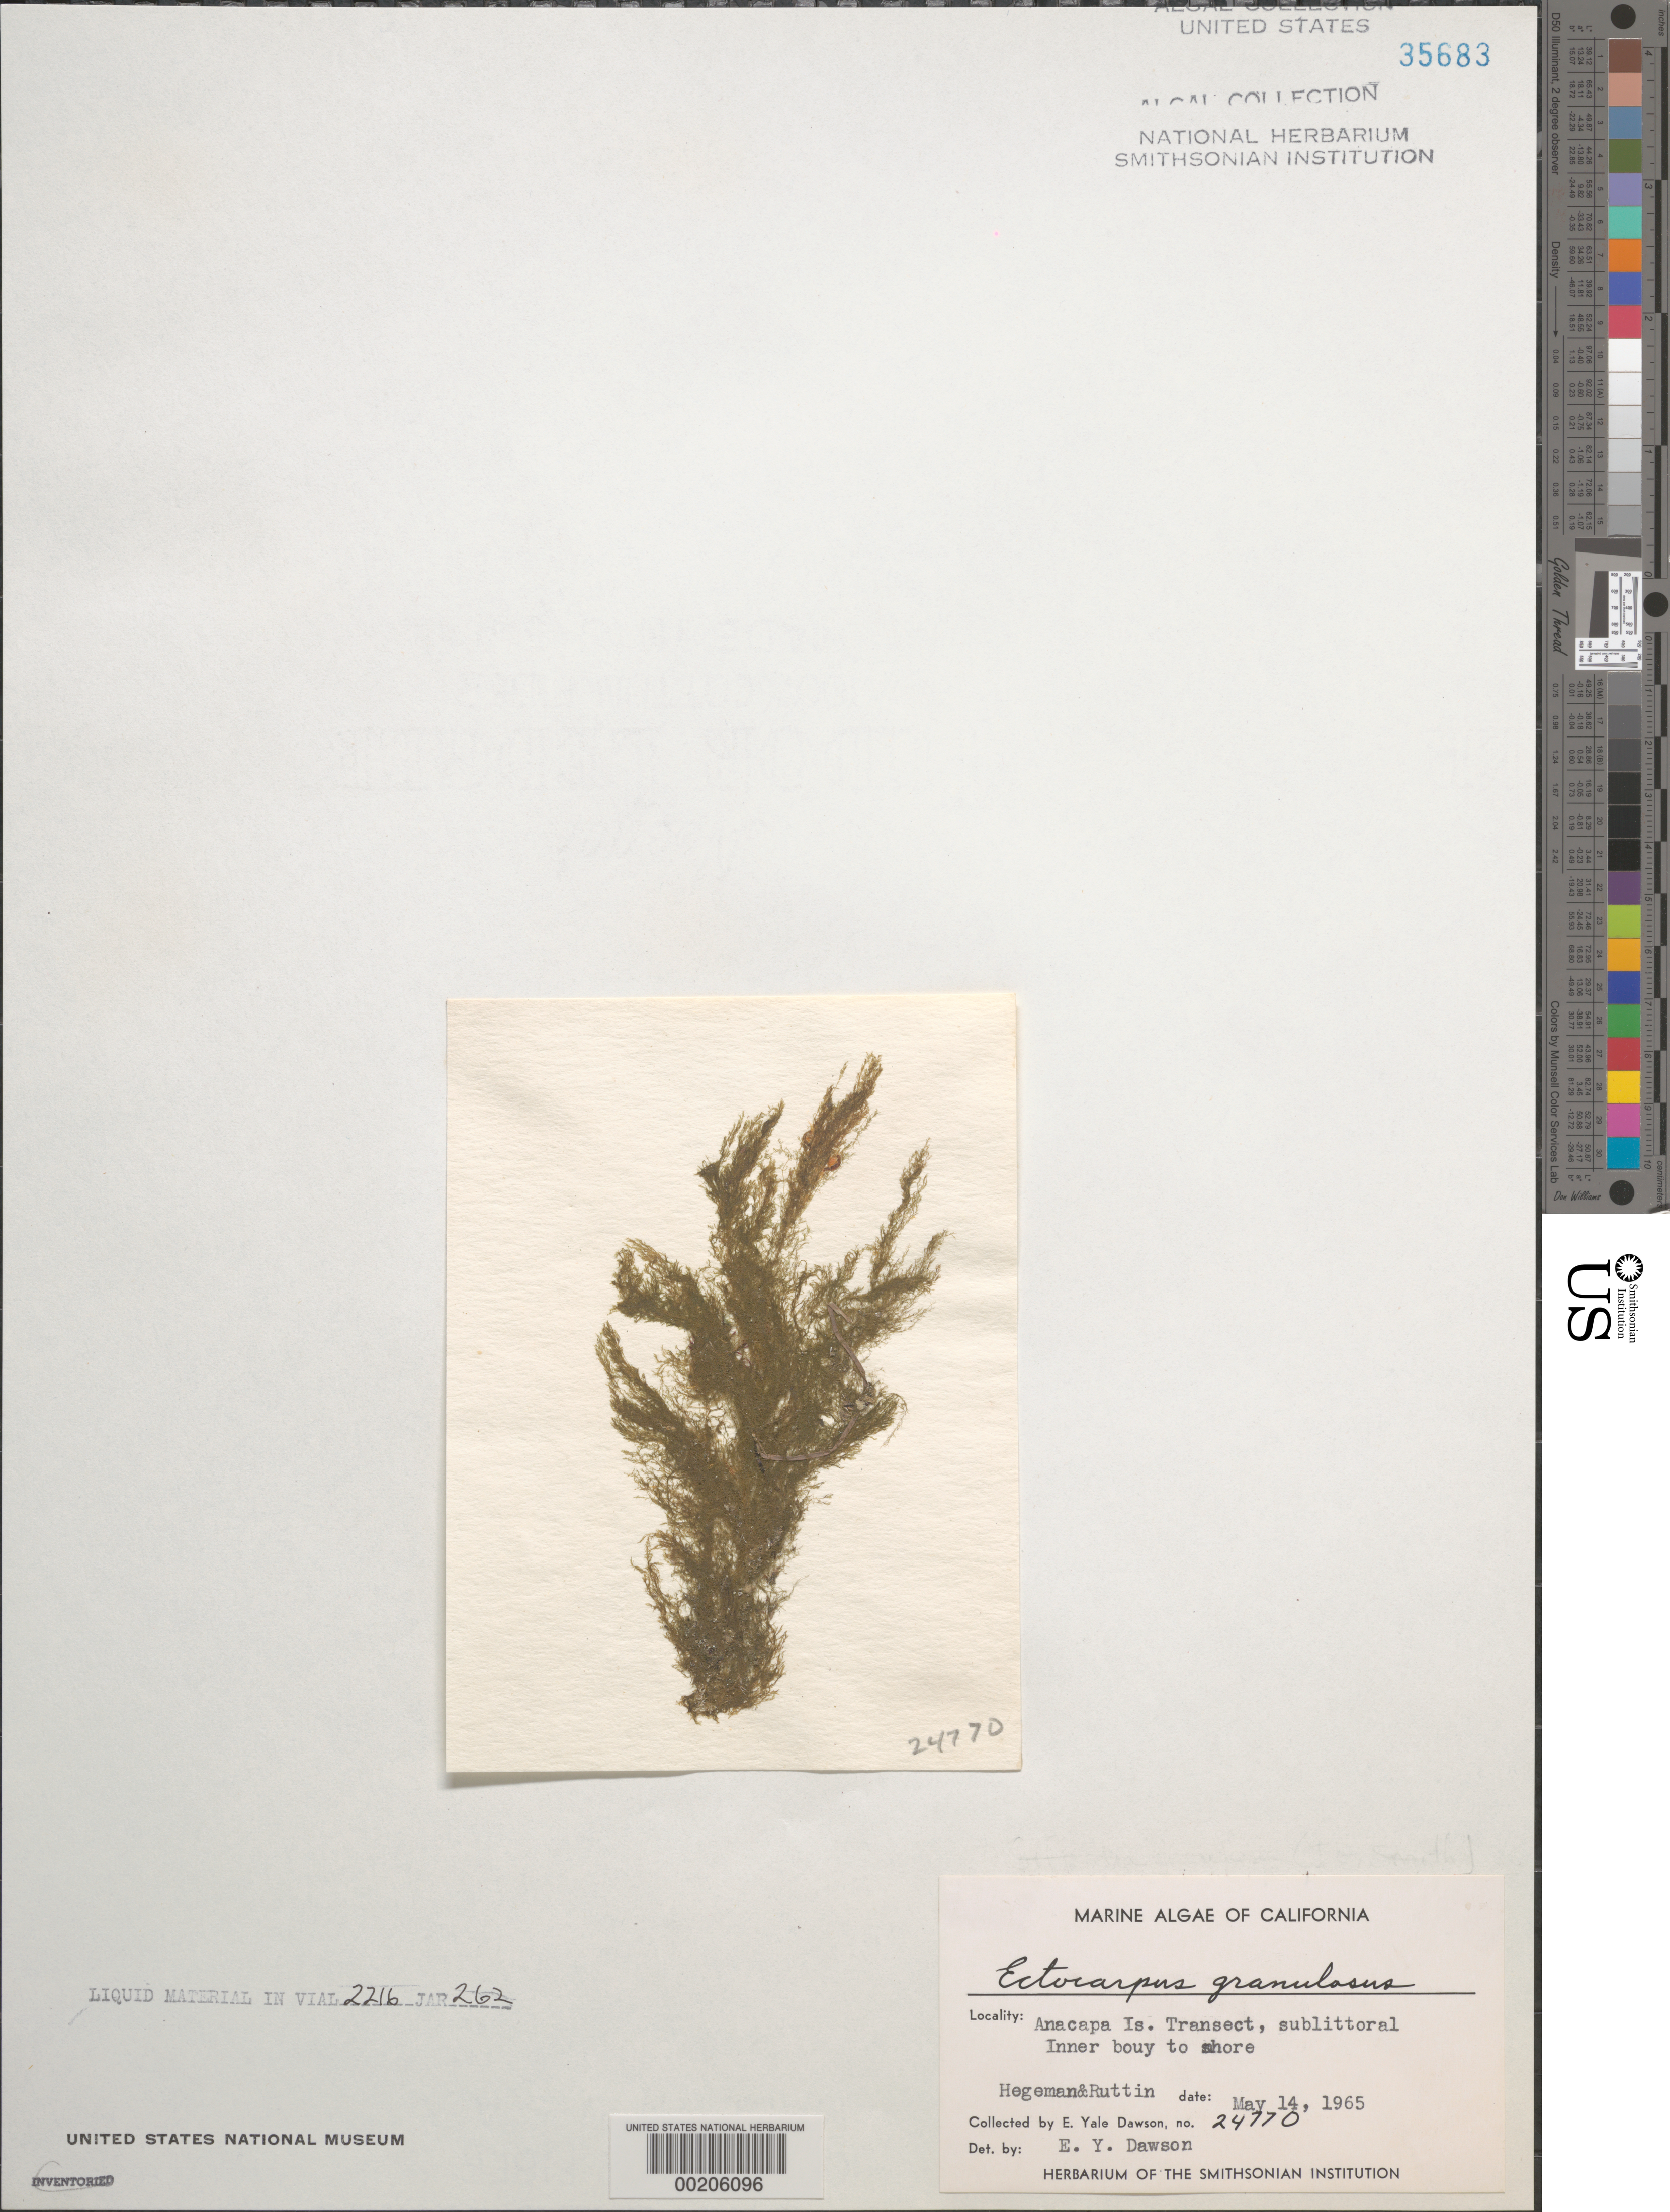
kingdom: Chromista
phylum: Ochrophyta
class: Phaeophyceae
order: Ectocarpales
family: Acinetosporaceae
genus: Hincksia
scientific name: Hincksia granulosa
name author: (Sm.) P.C. Silva in P.C. Silva et al.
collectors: R. Hegeman & -. Ruttin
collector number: EYD 24770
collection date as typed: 14 May 1965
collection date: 1965-05-14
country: United States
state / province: California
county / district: Ventura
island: Anacapa Island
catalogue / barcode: US 35683